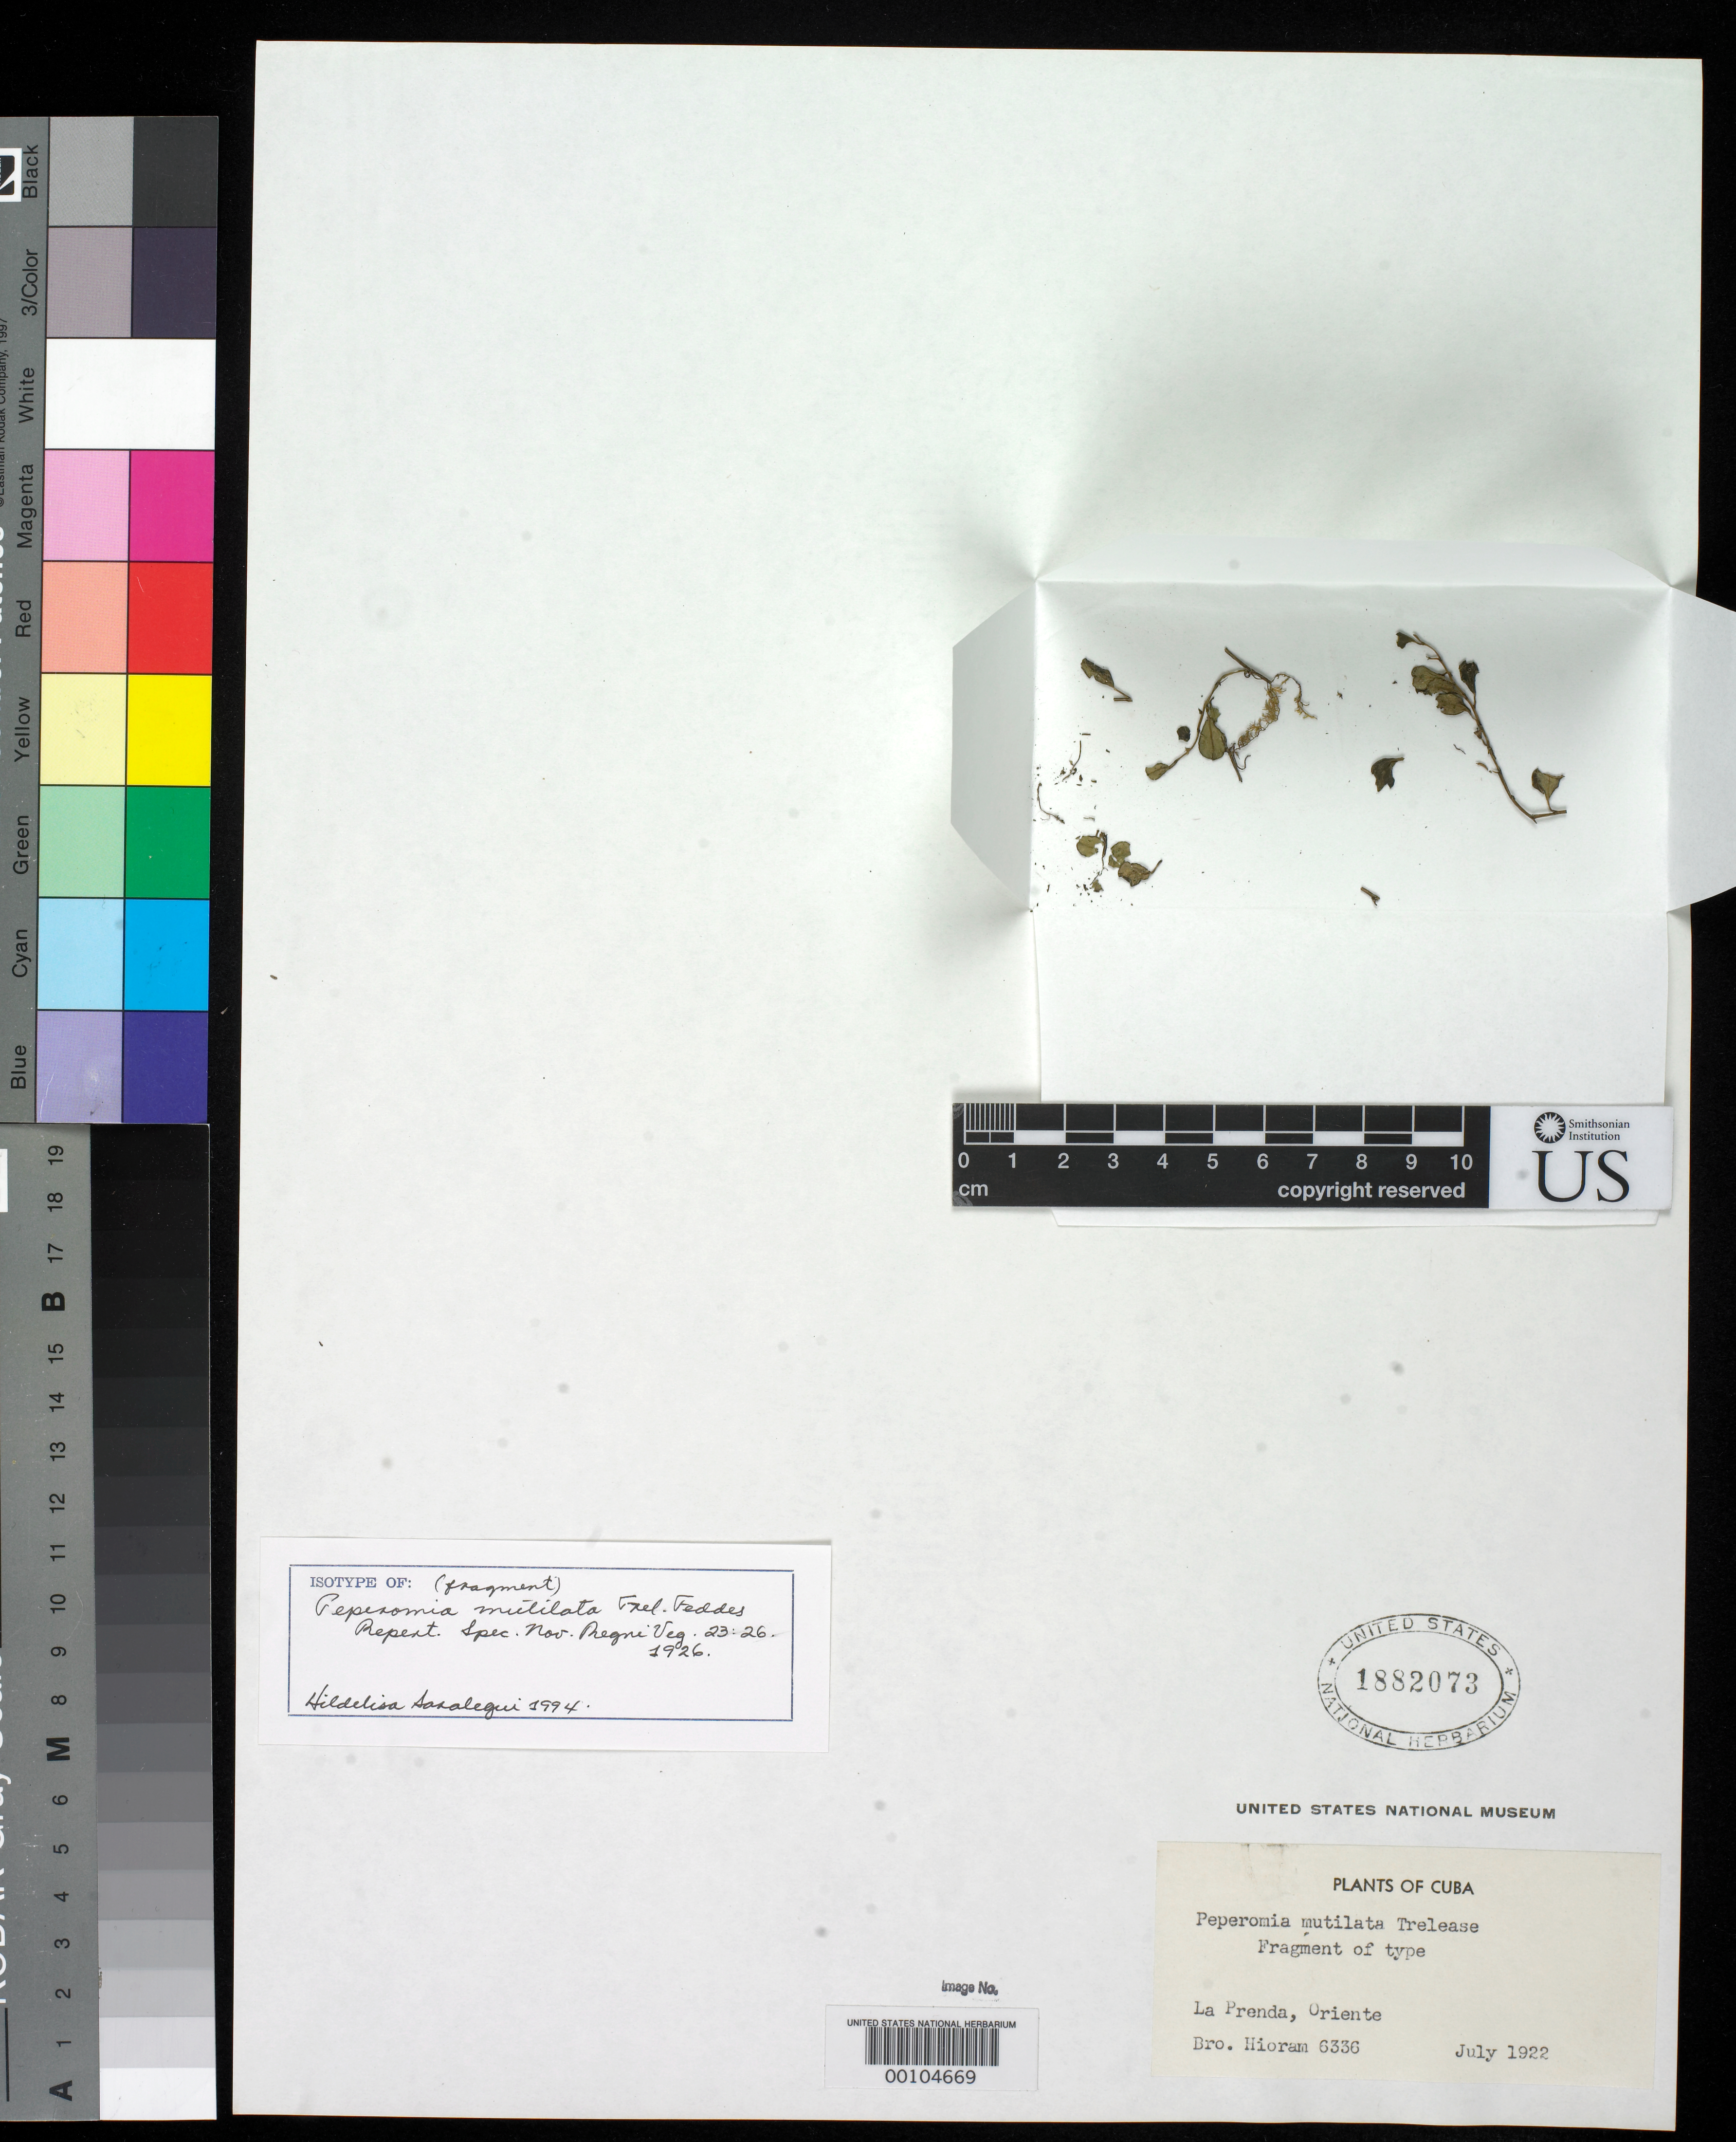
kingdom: Plantae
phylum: Tracheophyta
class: Magnoliopsida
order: Piperales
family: Piperaceae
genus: Peperomia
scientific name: Peperomia mutilata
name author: Trel.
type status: Type Fragment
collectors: Bro. Hioram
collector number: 6336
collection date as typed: Jul 1922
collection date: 1922-07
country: Cuba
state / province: Oriente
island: Greater Antilles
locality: La Prenda.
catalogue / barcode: US 1882073